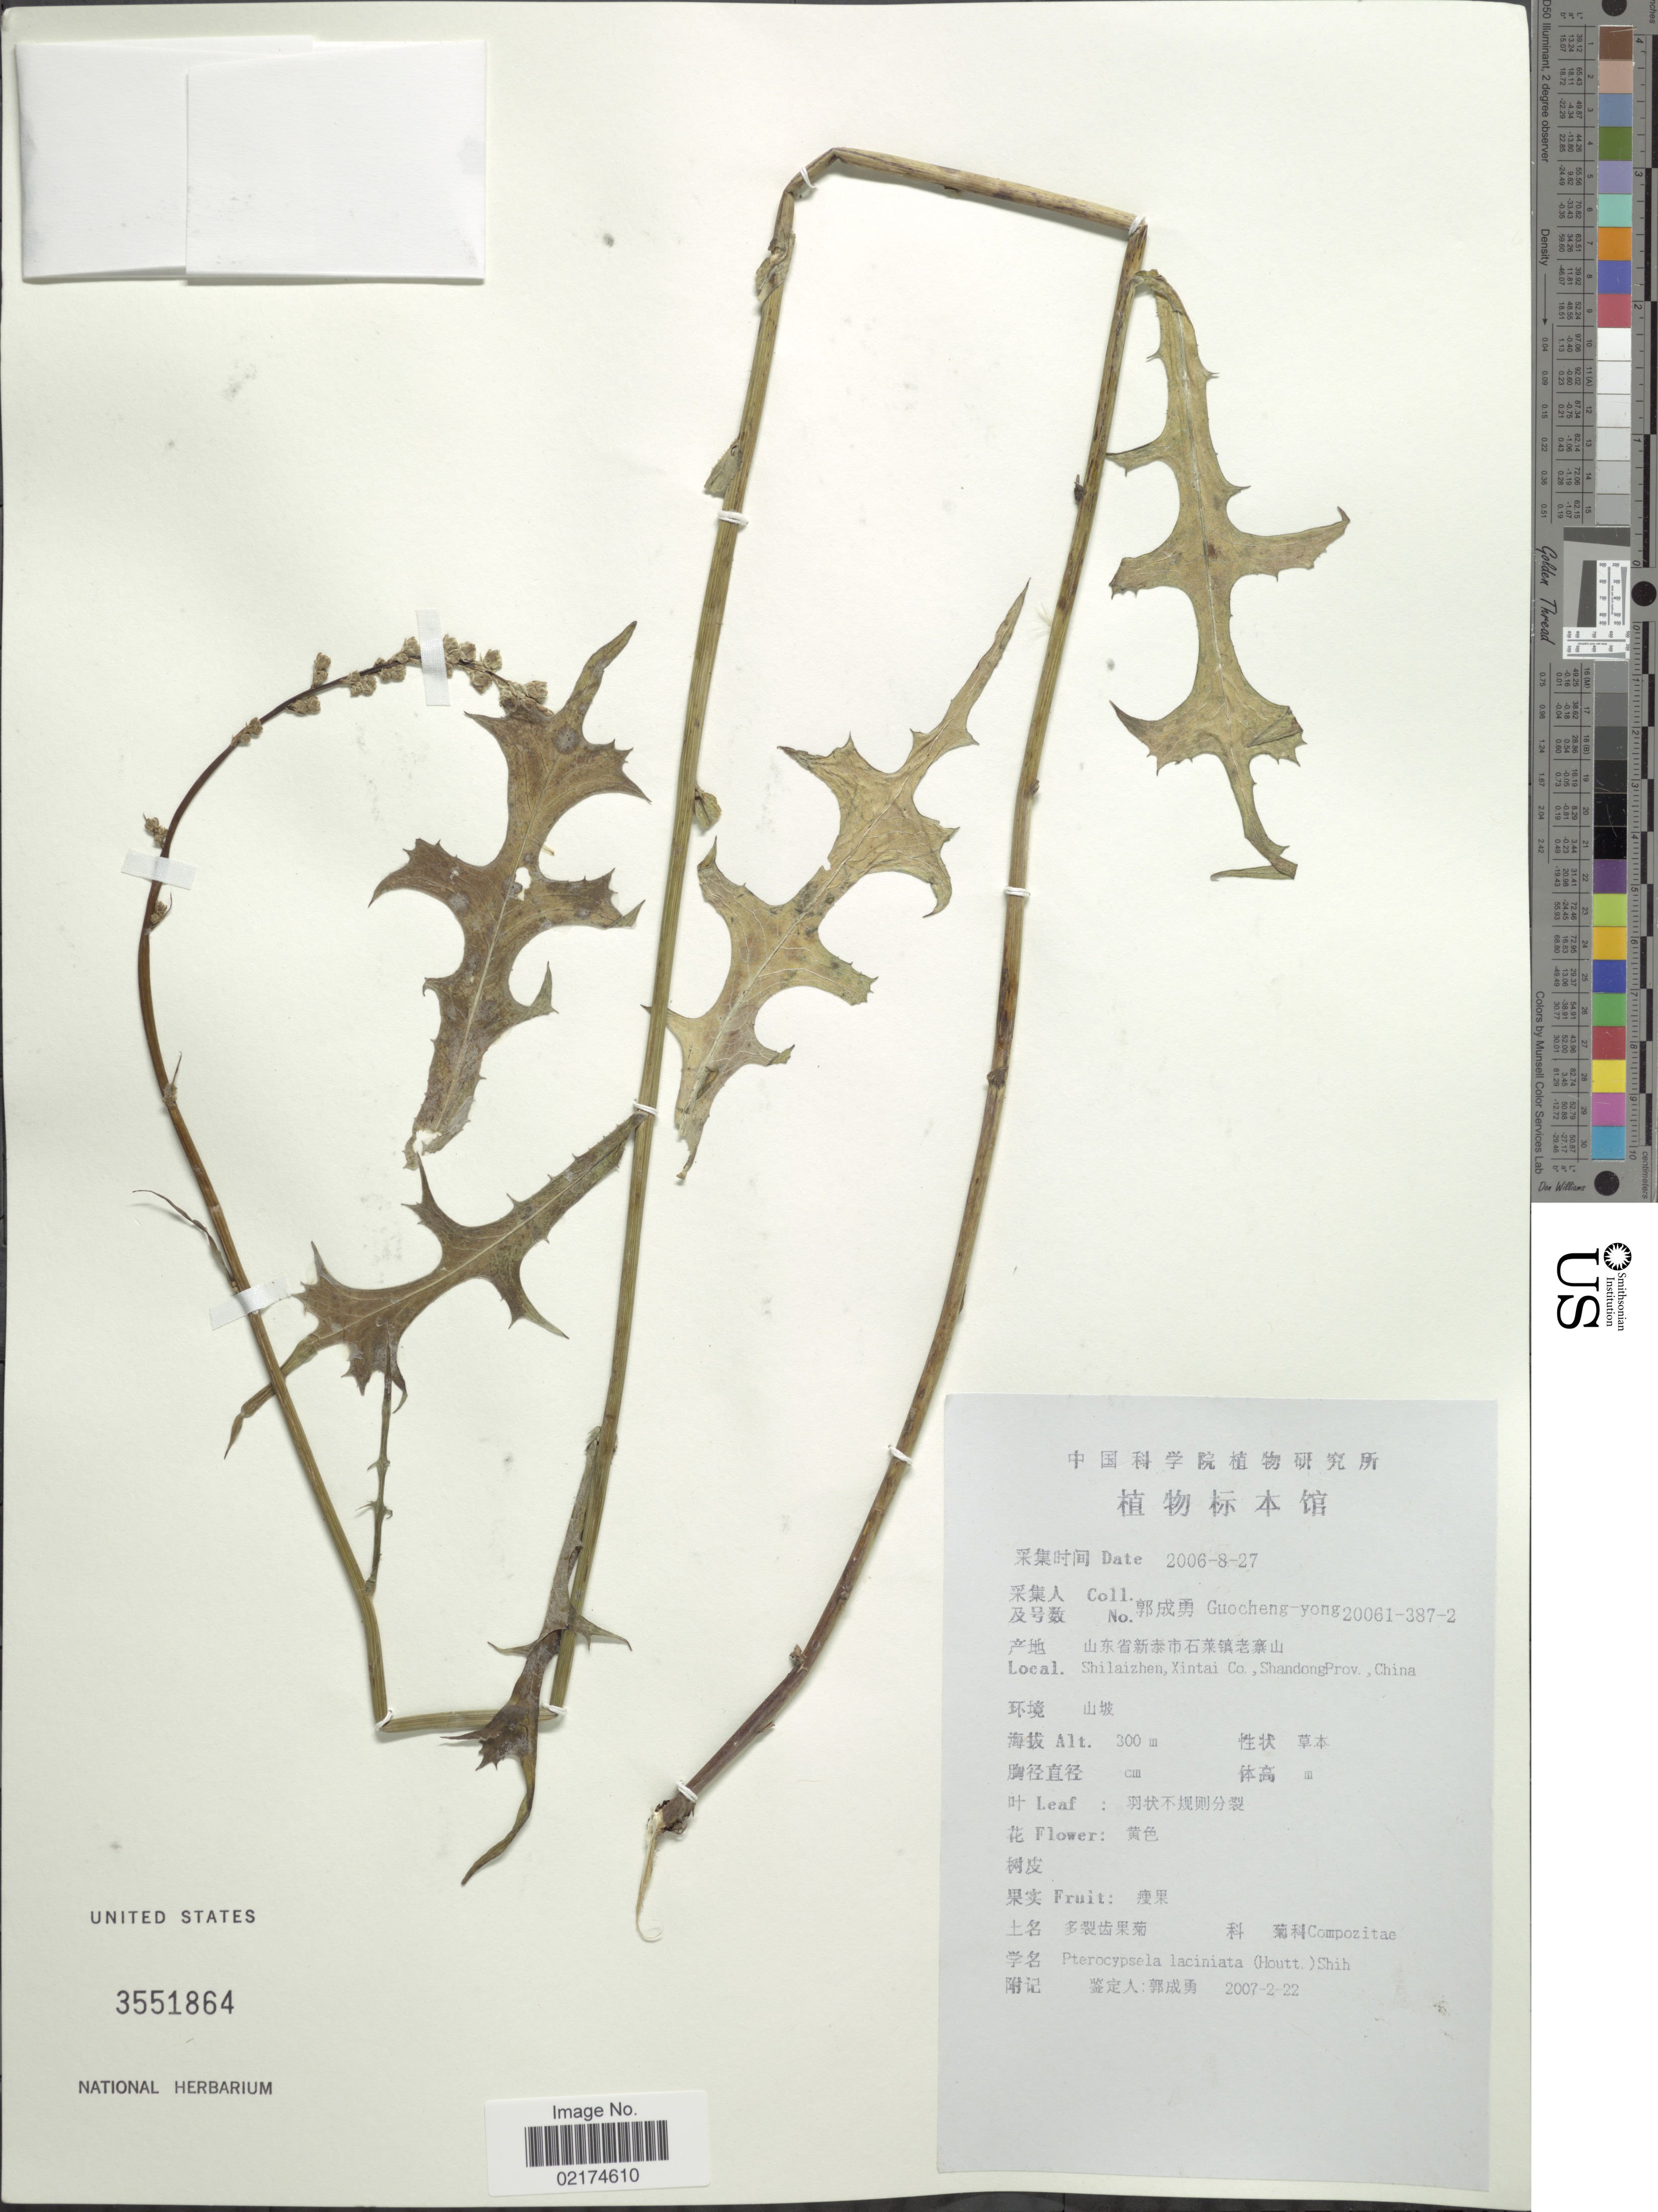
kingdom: Plantae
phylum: Tracheophyta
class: Magnoliopsida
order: Asterales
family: Asteraceae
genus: Lactuca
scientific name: Lactuca indica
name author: L.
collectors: Guo cheng-yong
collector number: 20061-387-2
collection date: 2006-08-27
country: China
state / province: Shandong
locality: Shilaizhen, Xintai Co.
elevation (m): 300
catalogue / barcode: US 3551864